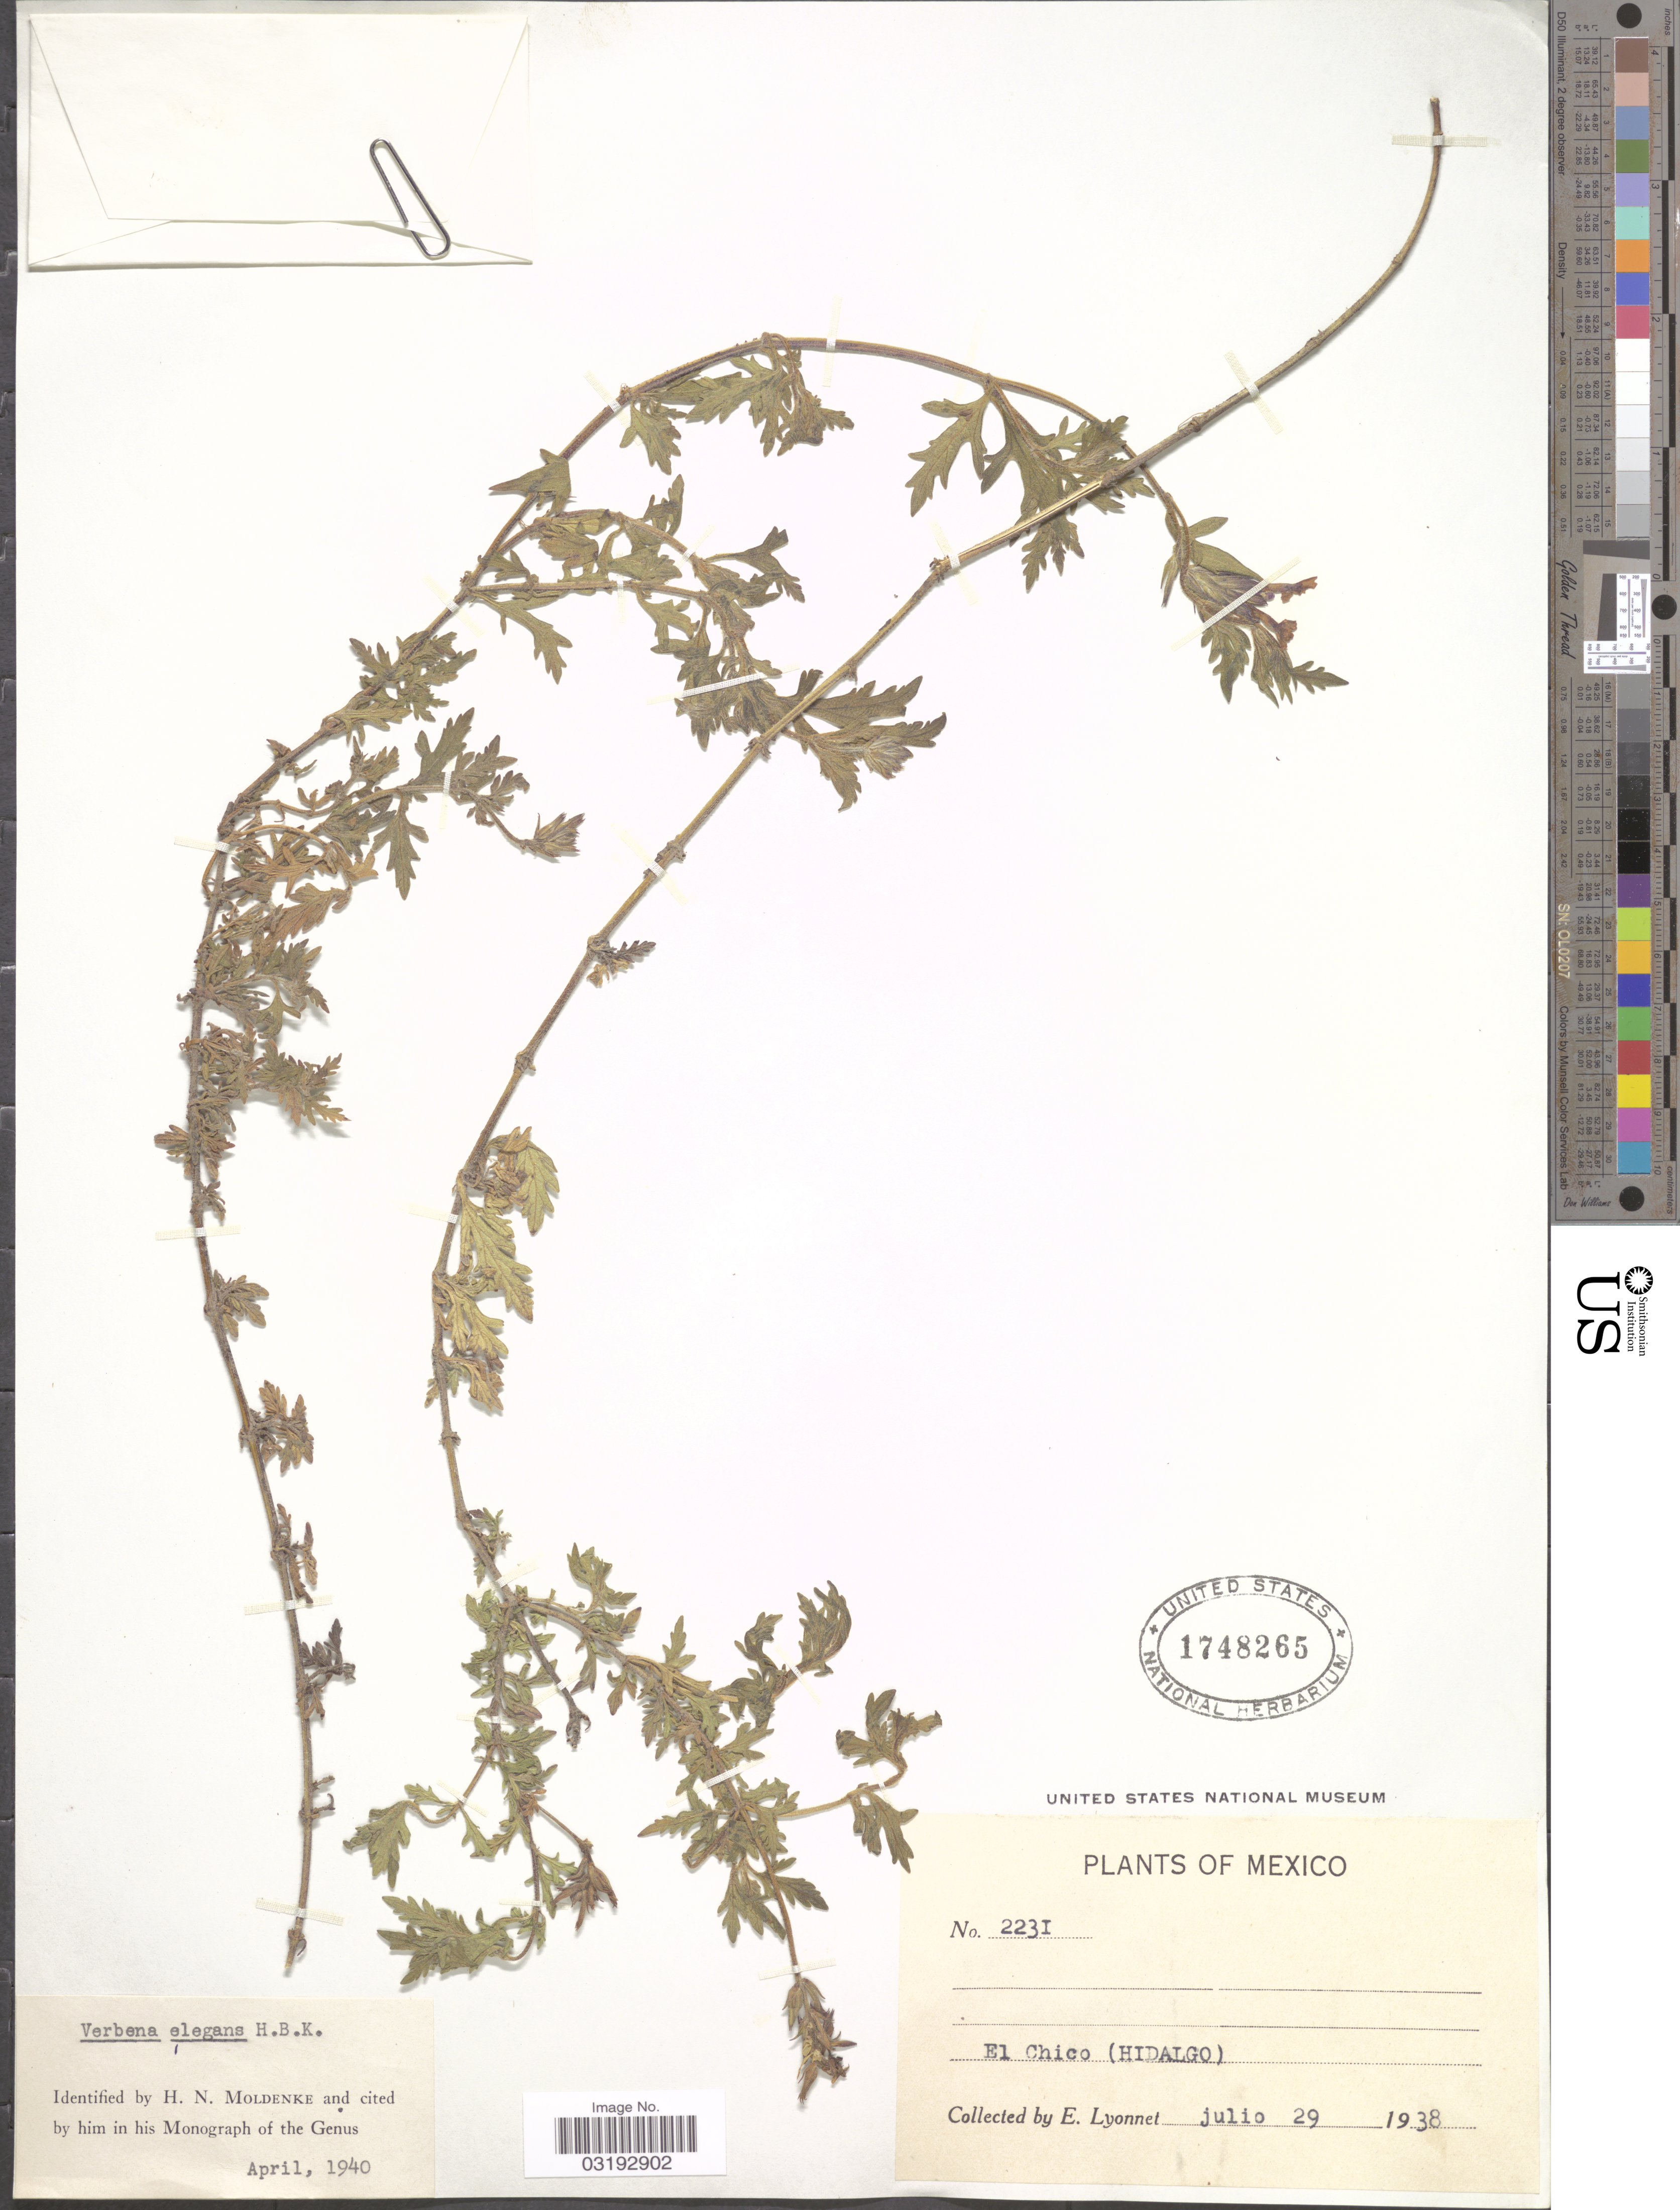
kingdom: Plantae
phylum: Tracheophyta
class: Magnoliopsida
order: Lamiales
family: Verbenaceae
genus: Verbena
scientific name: Verbena elegans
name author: Kunth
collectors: E. Lyonnet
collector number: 2231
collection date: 1938-07-29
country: Mexico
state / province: Hidalgo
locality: El Chico.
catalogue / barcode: US 1748265